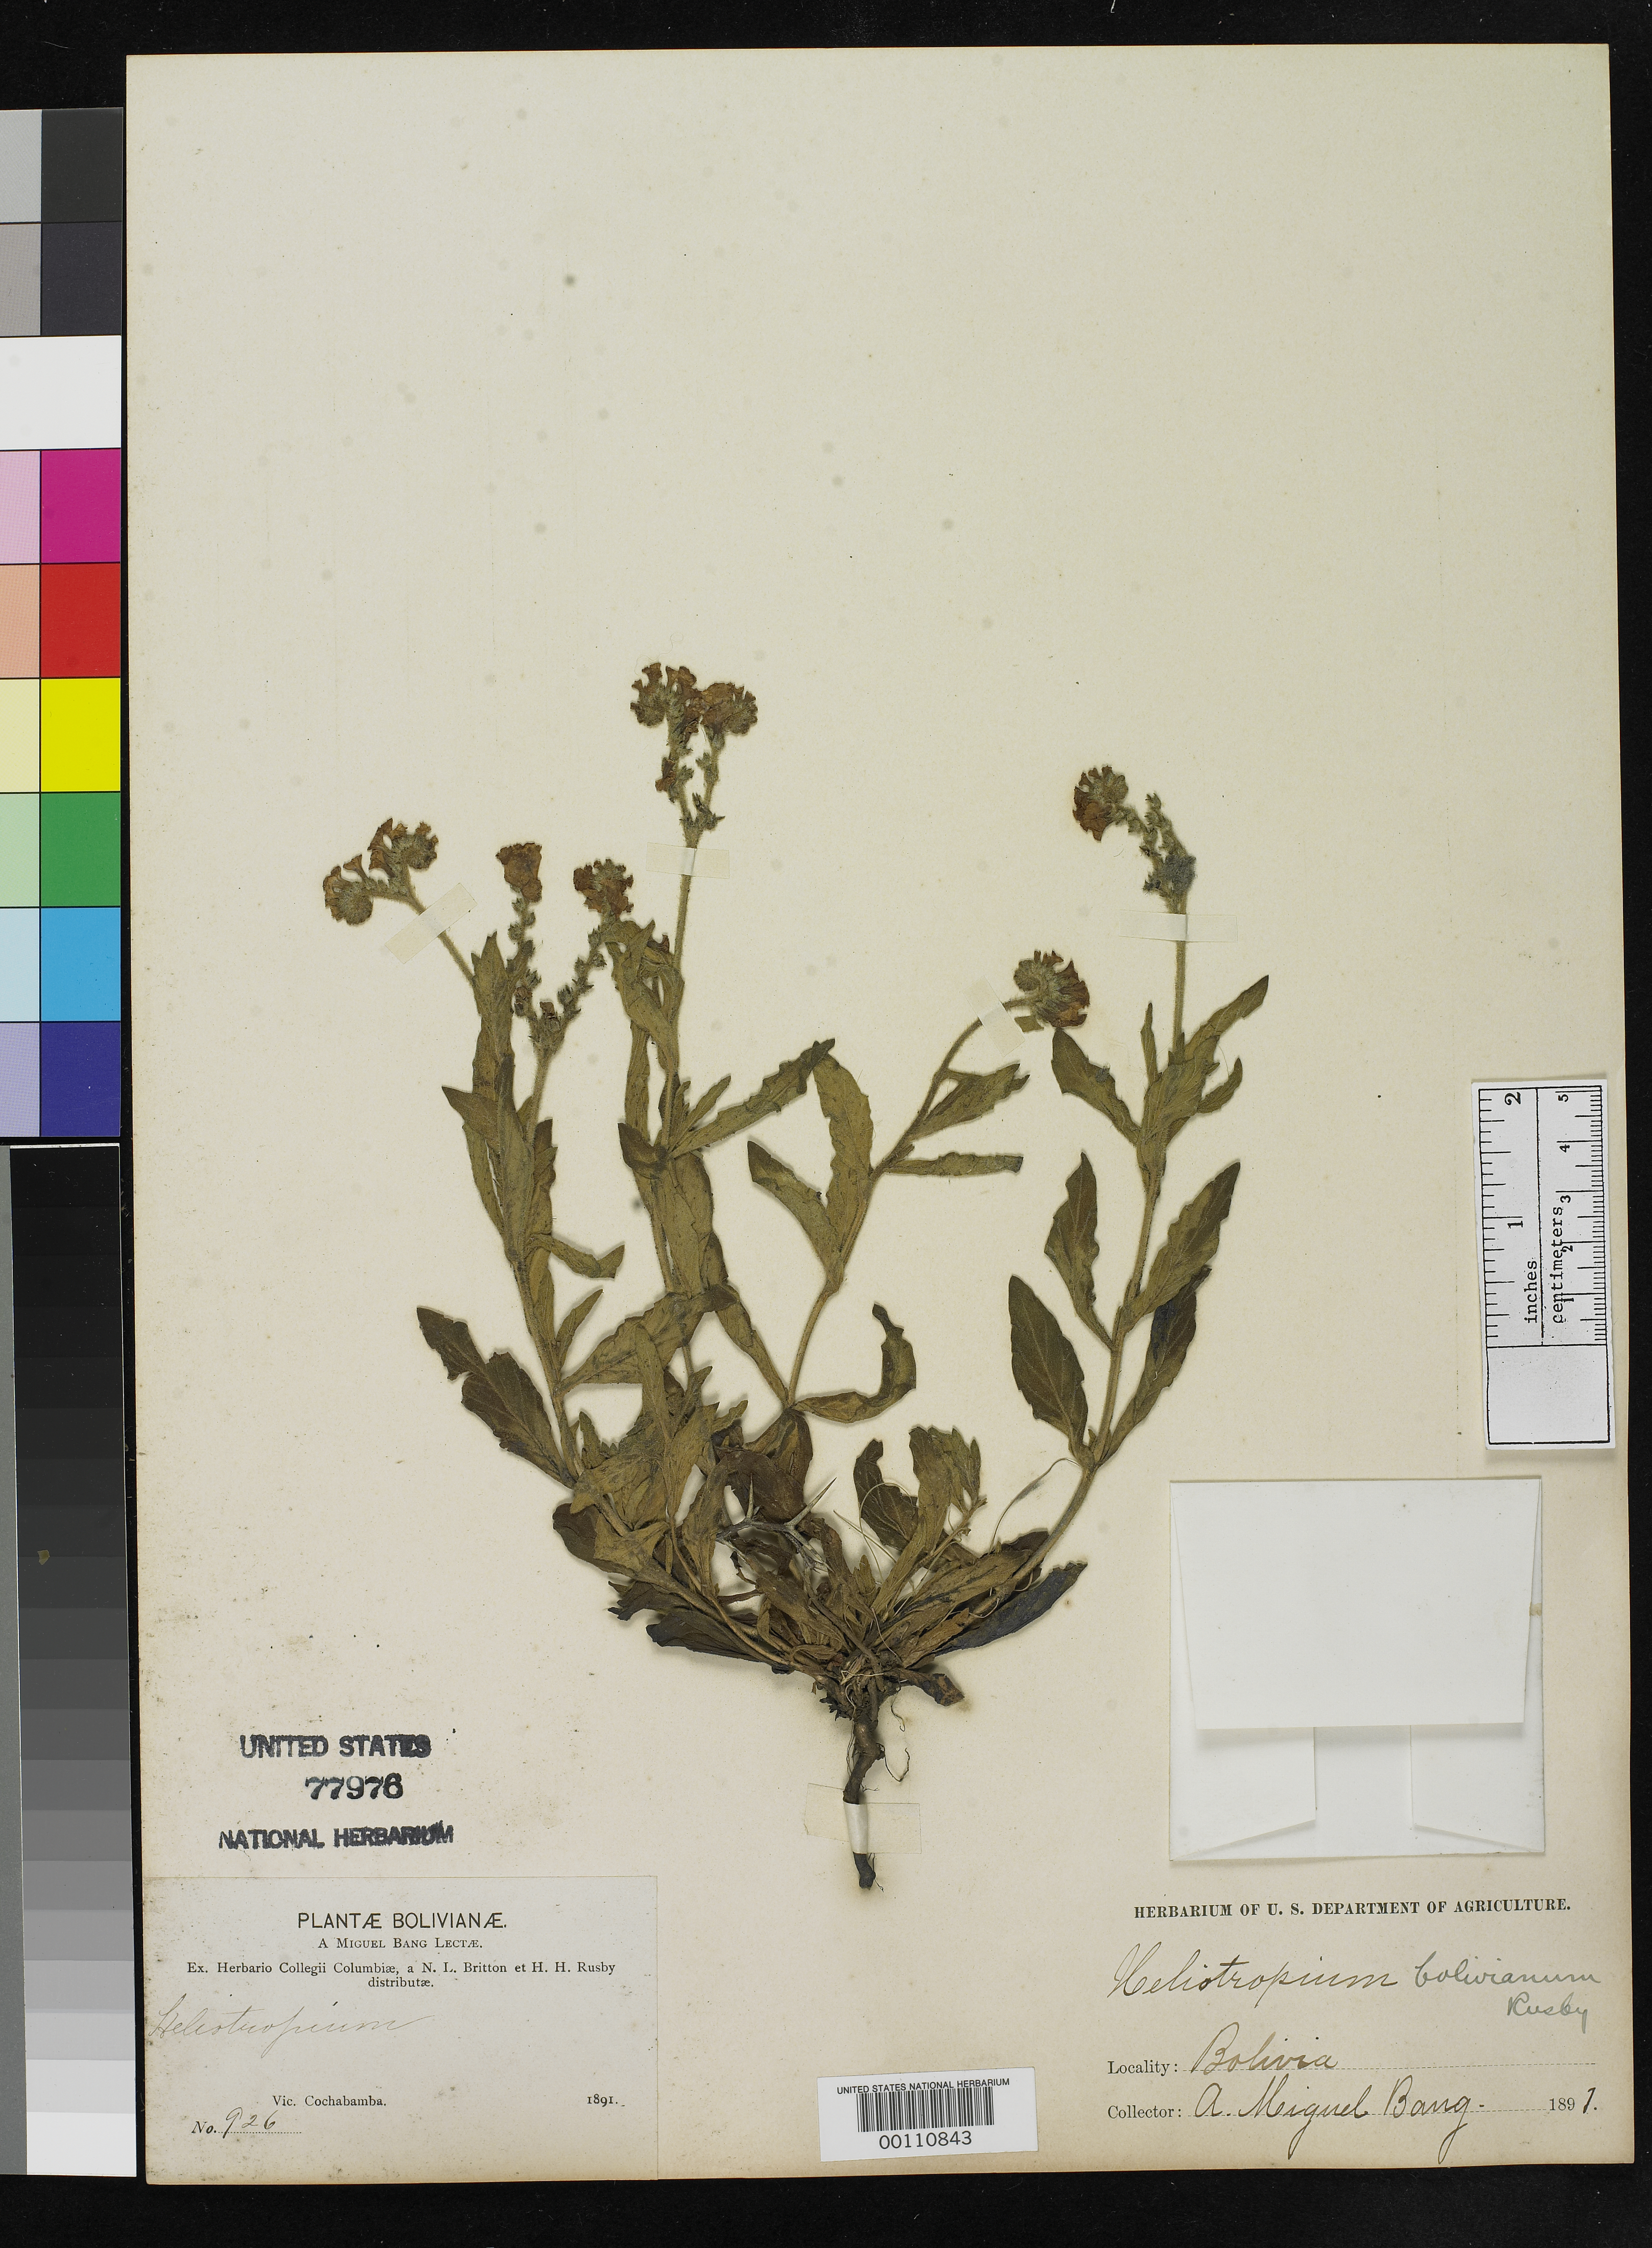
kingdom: Plantae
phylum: Tracheophyta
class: Magnoliopsida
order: Boraginales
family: Heliotropiaceae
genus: Heliotropium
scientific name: Heliotropium bolivianum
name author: Rusby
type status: Isotype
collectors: M. Bang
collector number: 926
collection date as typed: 1891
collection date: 1891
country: Bolivia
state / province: Cochabamba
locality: Vic. Cochabamba.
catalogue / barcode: US 77976